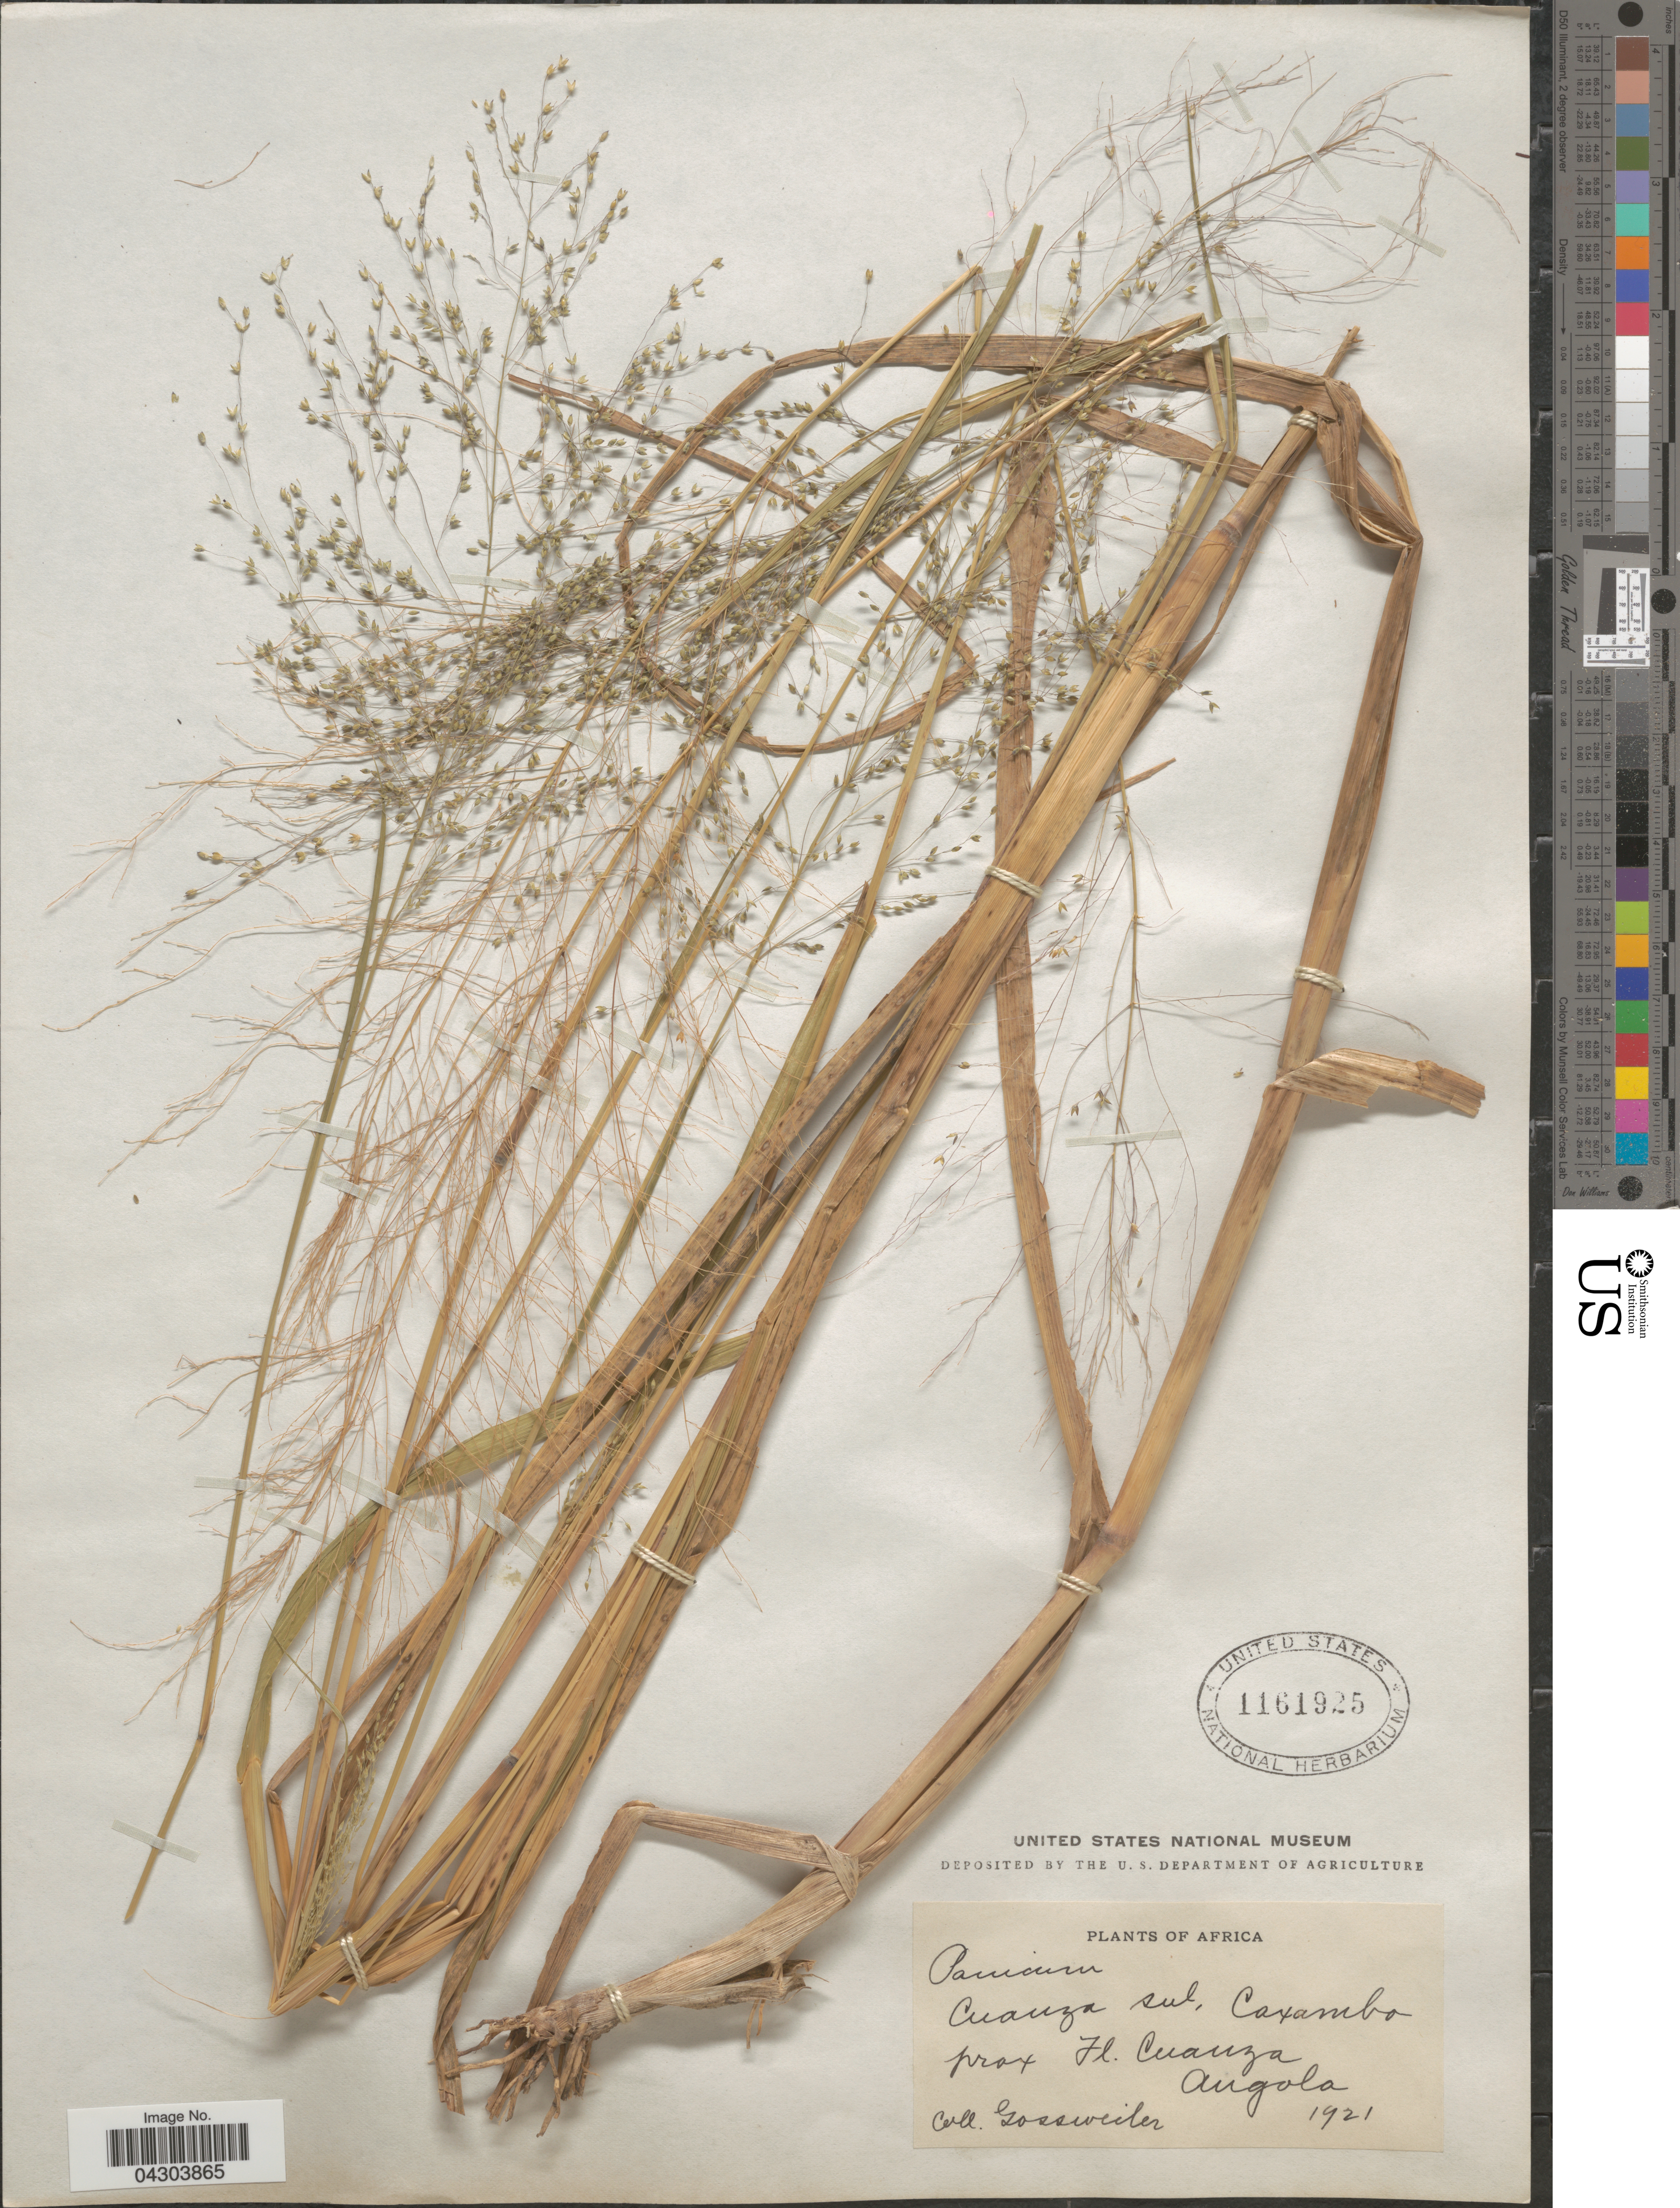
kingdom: Plantae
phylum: Tracheophyta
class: Liliopsida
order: Poales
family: Poaceae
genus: Panicum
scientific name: Panicum novemnerve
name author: Stapf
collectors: -. Gossweiler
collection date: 1921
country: Angola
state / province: Cuanza Sul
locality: Caxambo prox Fl. Cuanza.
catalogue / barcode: US 1161925